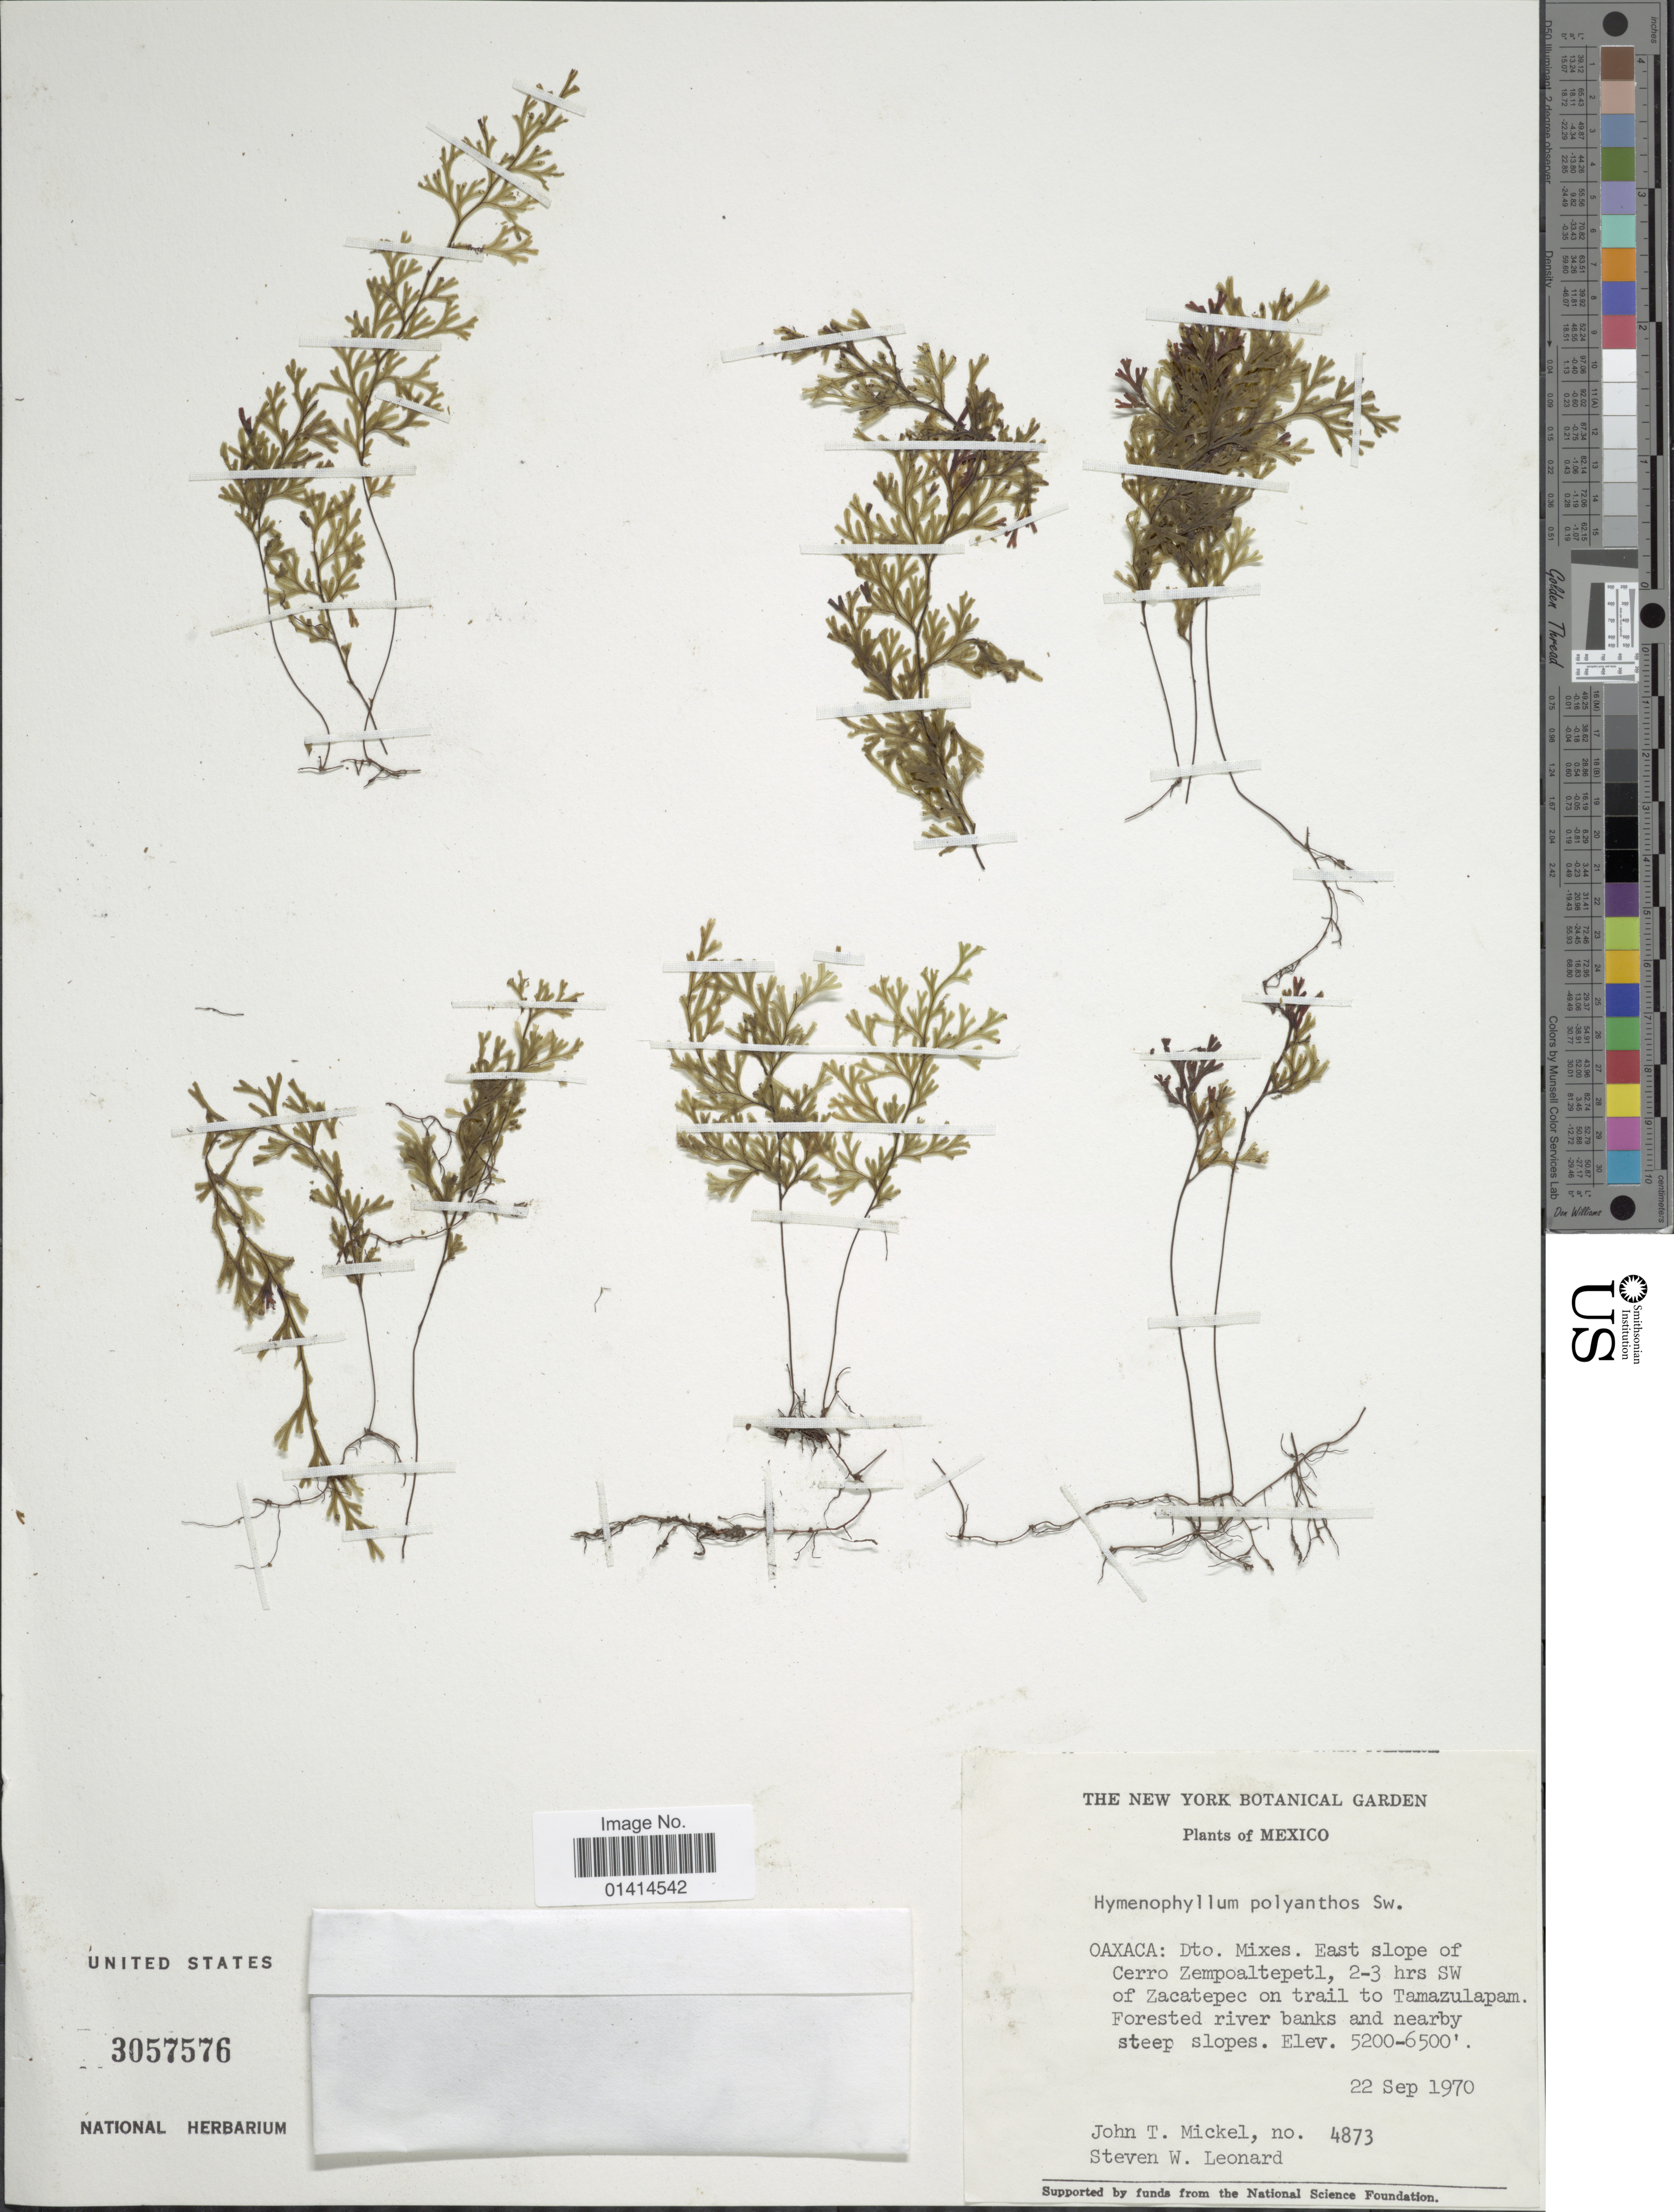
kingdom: Plantae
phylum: Tracheophyta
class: Polypodiopsida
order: Hymenophyllales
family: Hymenophyllaceae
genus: Hymenophyllum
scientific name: Hymenophyllum polyanthos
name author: (Sw.) Sw.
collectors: J. T. Mickel & S. W. Leonard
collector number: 4873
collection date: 1970-09-22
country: Mexico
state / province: Oaxaca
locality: Dto Mixes. East slope of Cerro Zempoaltepetl, 2-3 hrs SW of Zacatepec on trail to Tamazulapam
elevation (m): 1585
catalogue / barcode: US 3057576